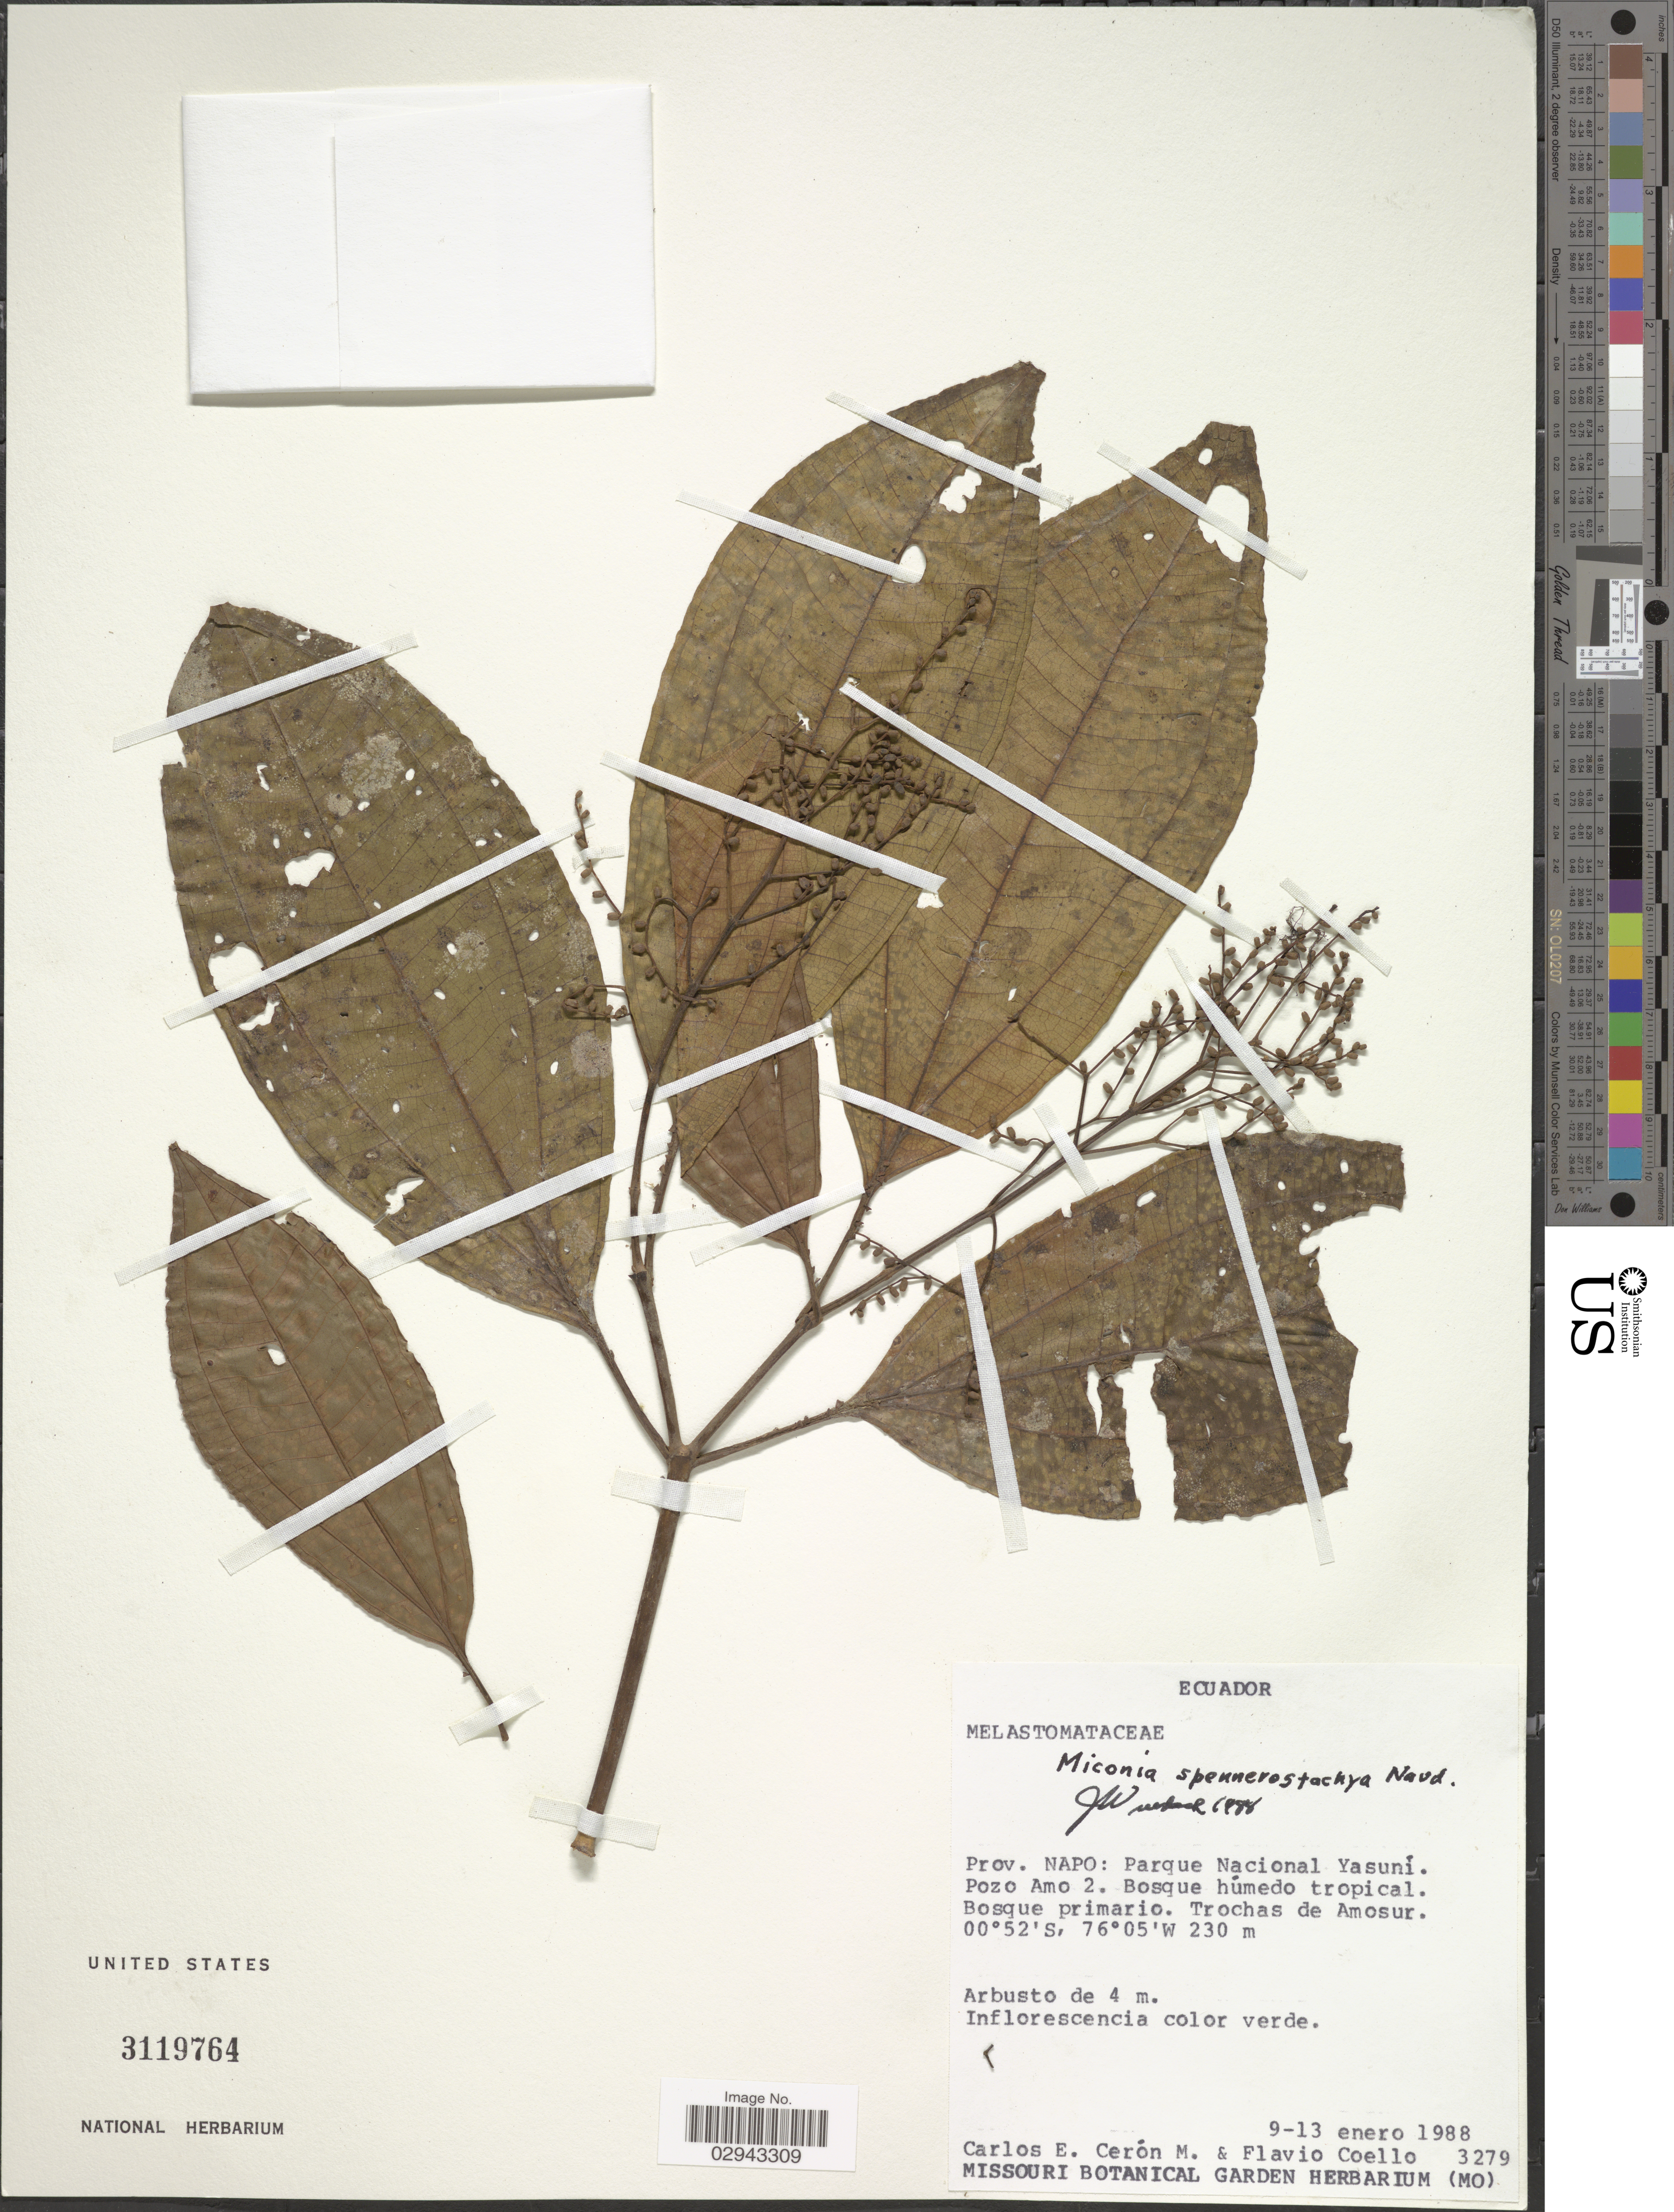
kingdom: Plantae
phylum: Tracheophyta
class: Magnoliopsida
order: Myrtales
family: Melastomataceae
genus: Miconia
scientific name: Miconia spennerostachya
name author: Naudin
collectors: C. E. Cerón M. & F. Coello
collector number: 3279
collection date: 1988-01-09/1988-01-13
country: Ecuador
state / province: Napo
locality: Parque Nacional Yasuní. Pozo Ama 2. Bosque húmedo tropical. Bosque primario. Trochas de Amosur.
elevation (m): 230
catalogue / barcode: US 3119764